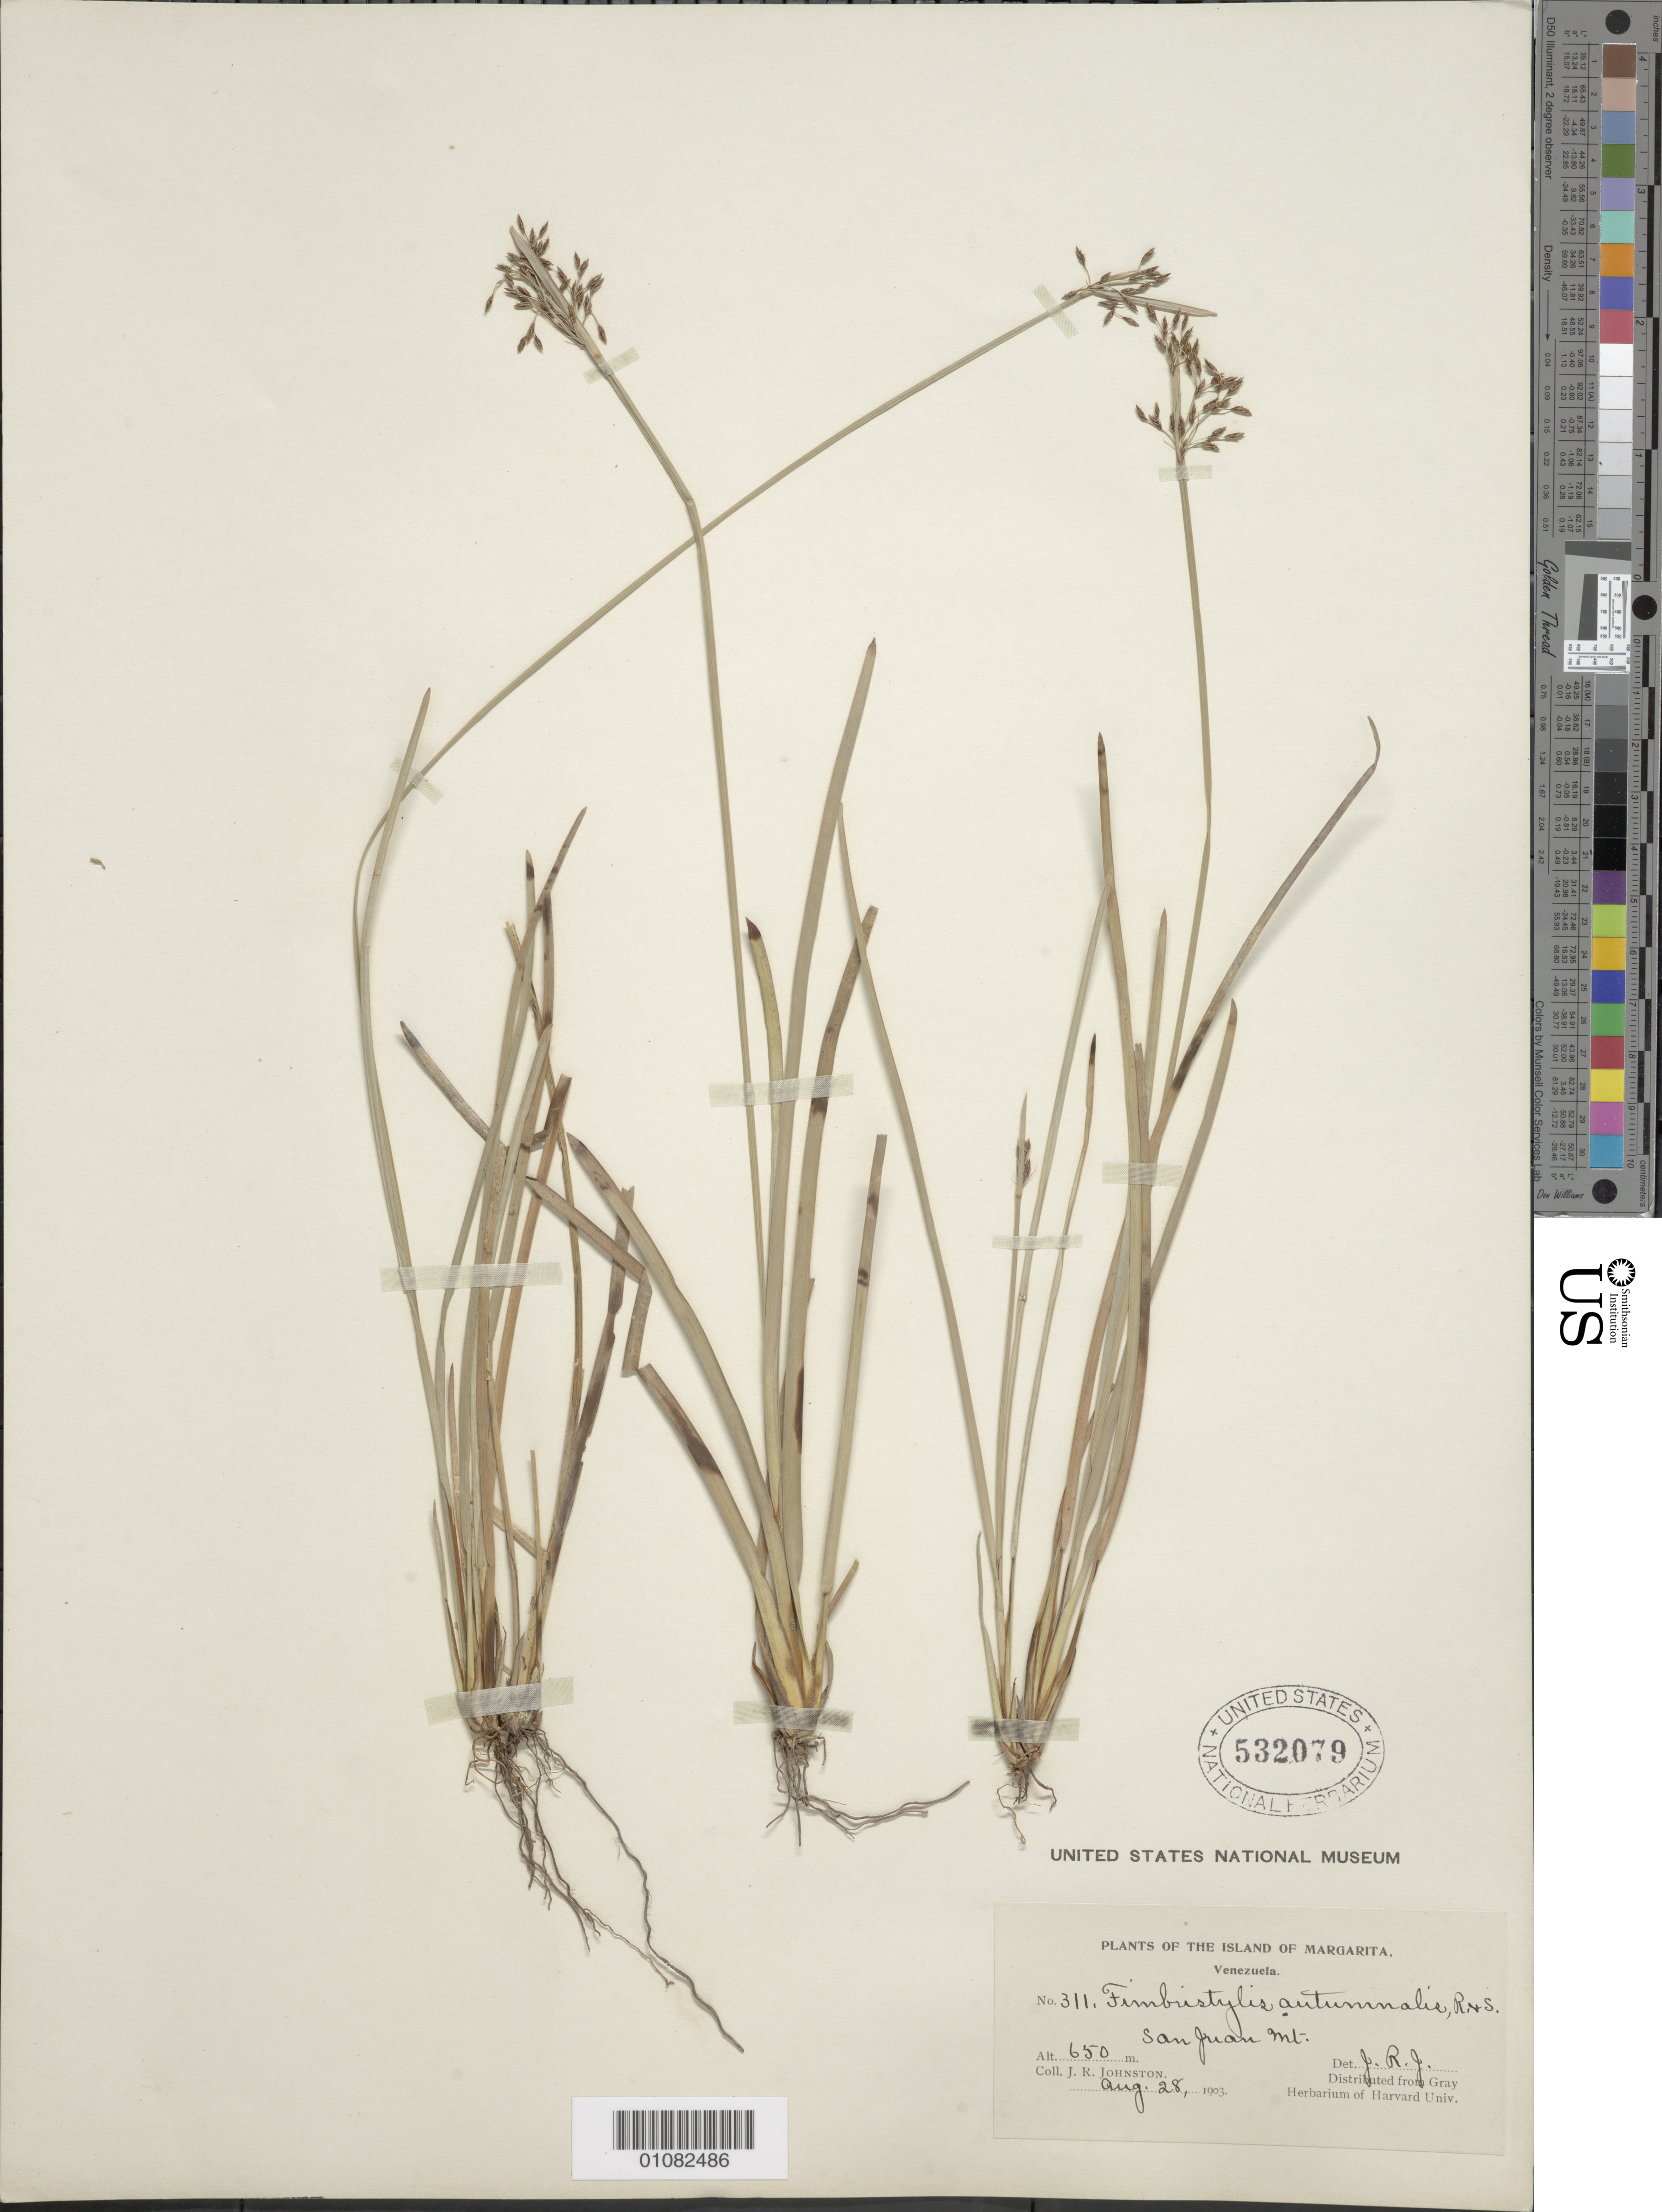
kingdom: Plantae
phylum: Tracheophyta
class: Liliopsida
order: Poales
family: Cyperaceae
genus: Fimbristylis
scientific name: Fimbristylis complanata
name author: (Retz.) Link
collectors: J. Johnston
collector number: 311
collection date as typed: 28 Aug 1903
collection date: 1903-08-28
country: Venezuela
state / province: Nueva Esparta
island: Margarita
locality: San Juan Mt.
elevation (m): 650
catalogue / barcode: US 532079